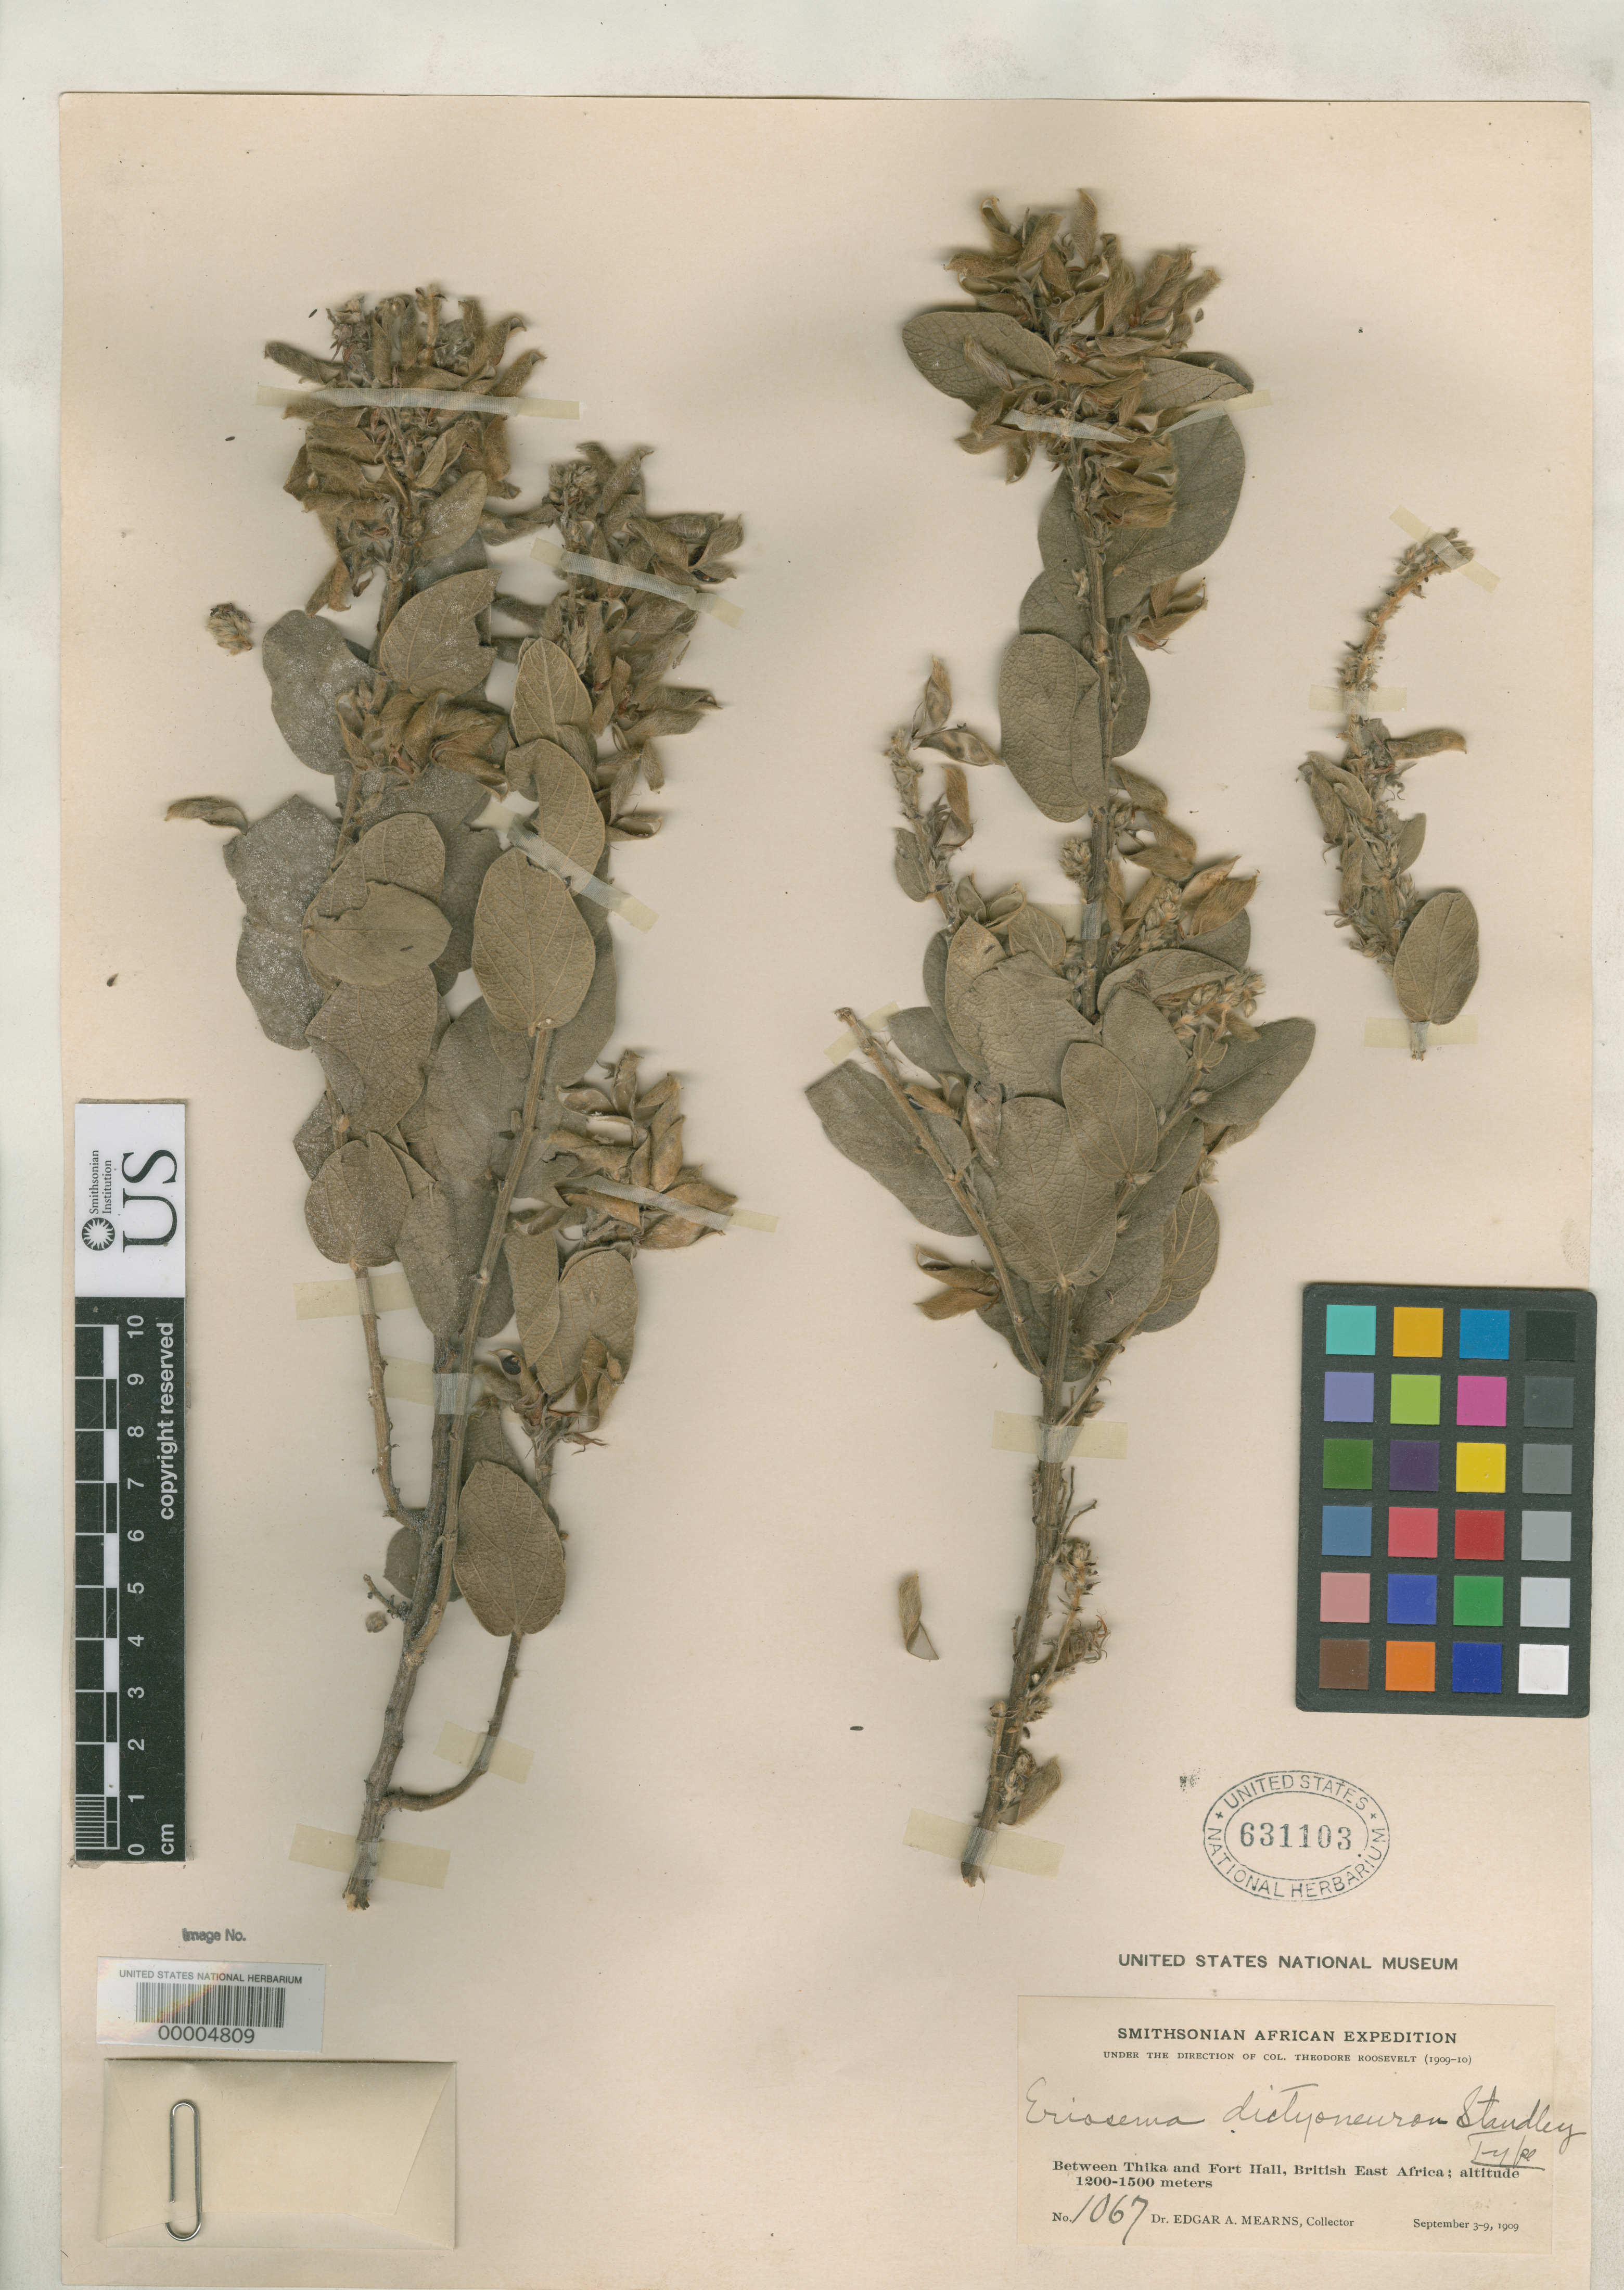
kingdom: Plantae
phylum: Tracheophyta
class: Magnoliopsida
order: Fabales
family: Fabaceae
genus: Eriosema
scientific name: Eriosema dictyoneuron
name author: Standl.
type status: Holotype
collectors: E. A. Mearns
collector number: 1067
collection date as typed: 03 Sep 1909 to 09 Sep 1909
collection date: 1909-09-03/1909-09-09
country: Kenya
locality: Between Thika and Fort Hall.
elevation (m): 1200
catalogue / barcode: US 631103